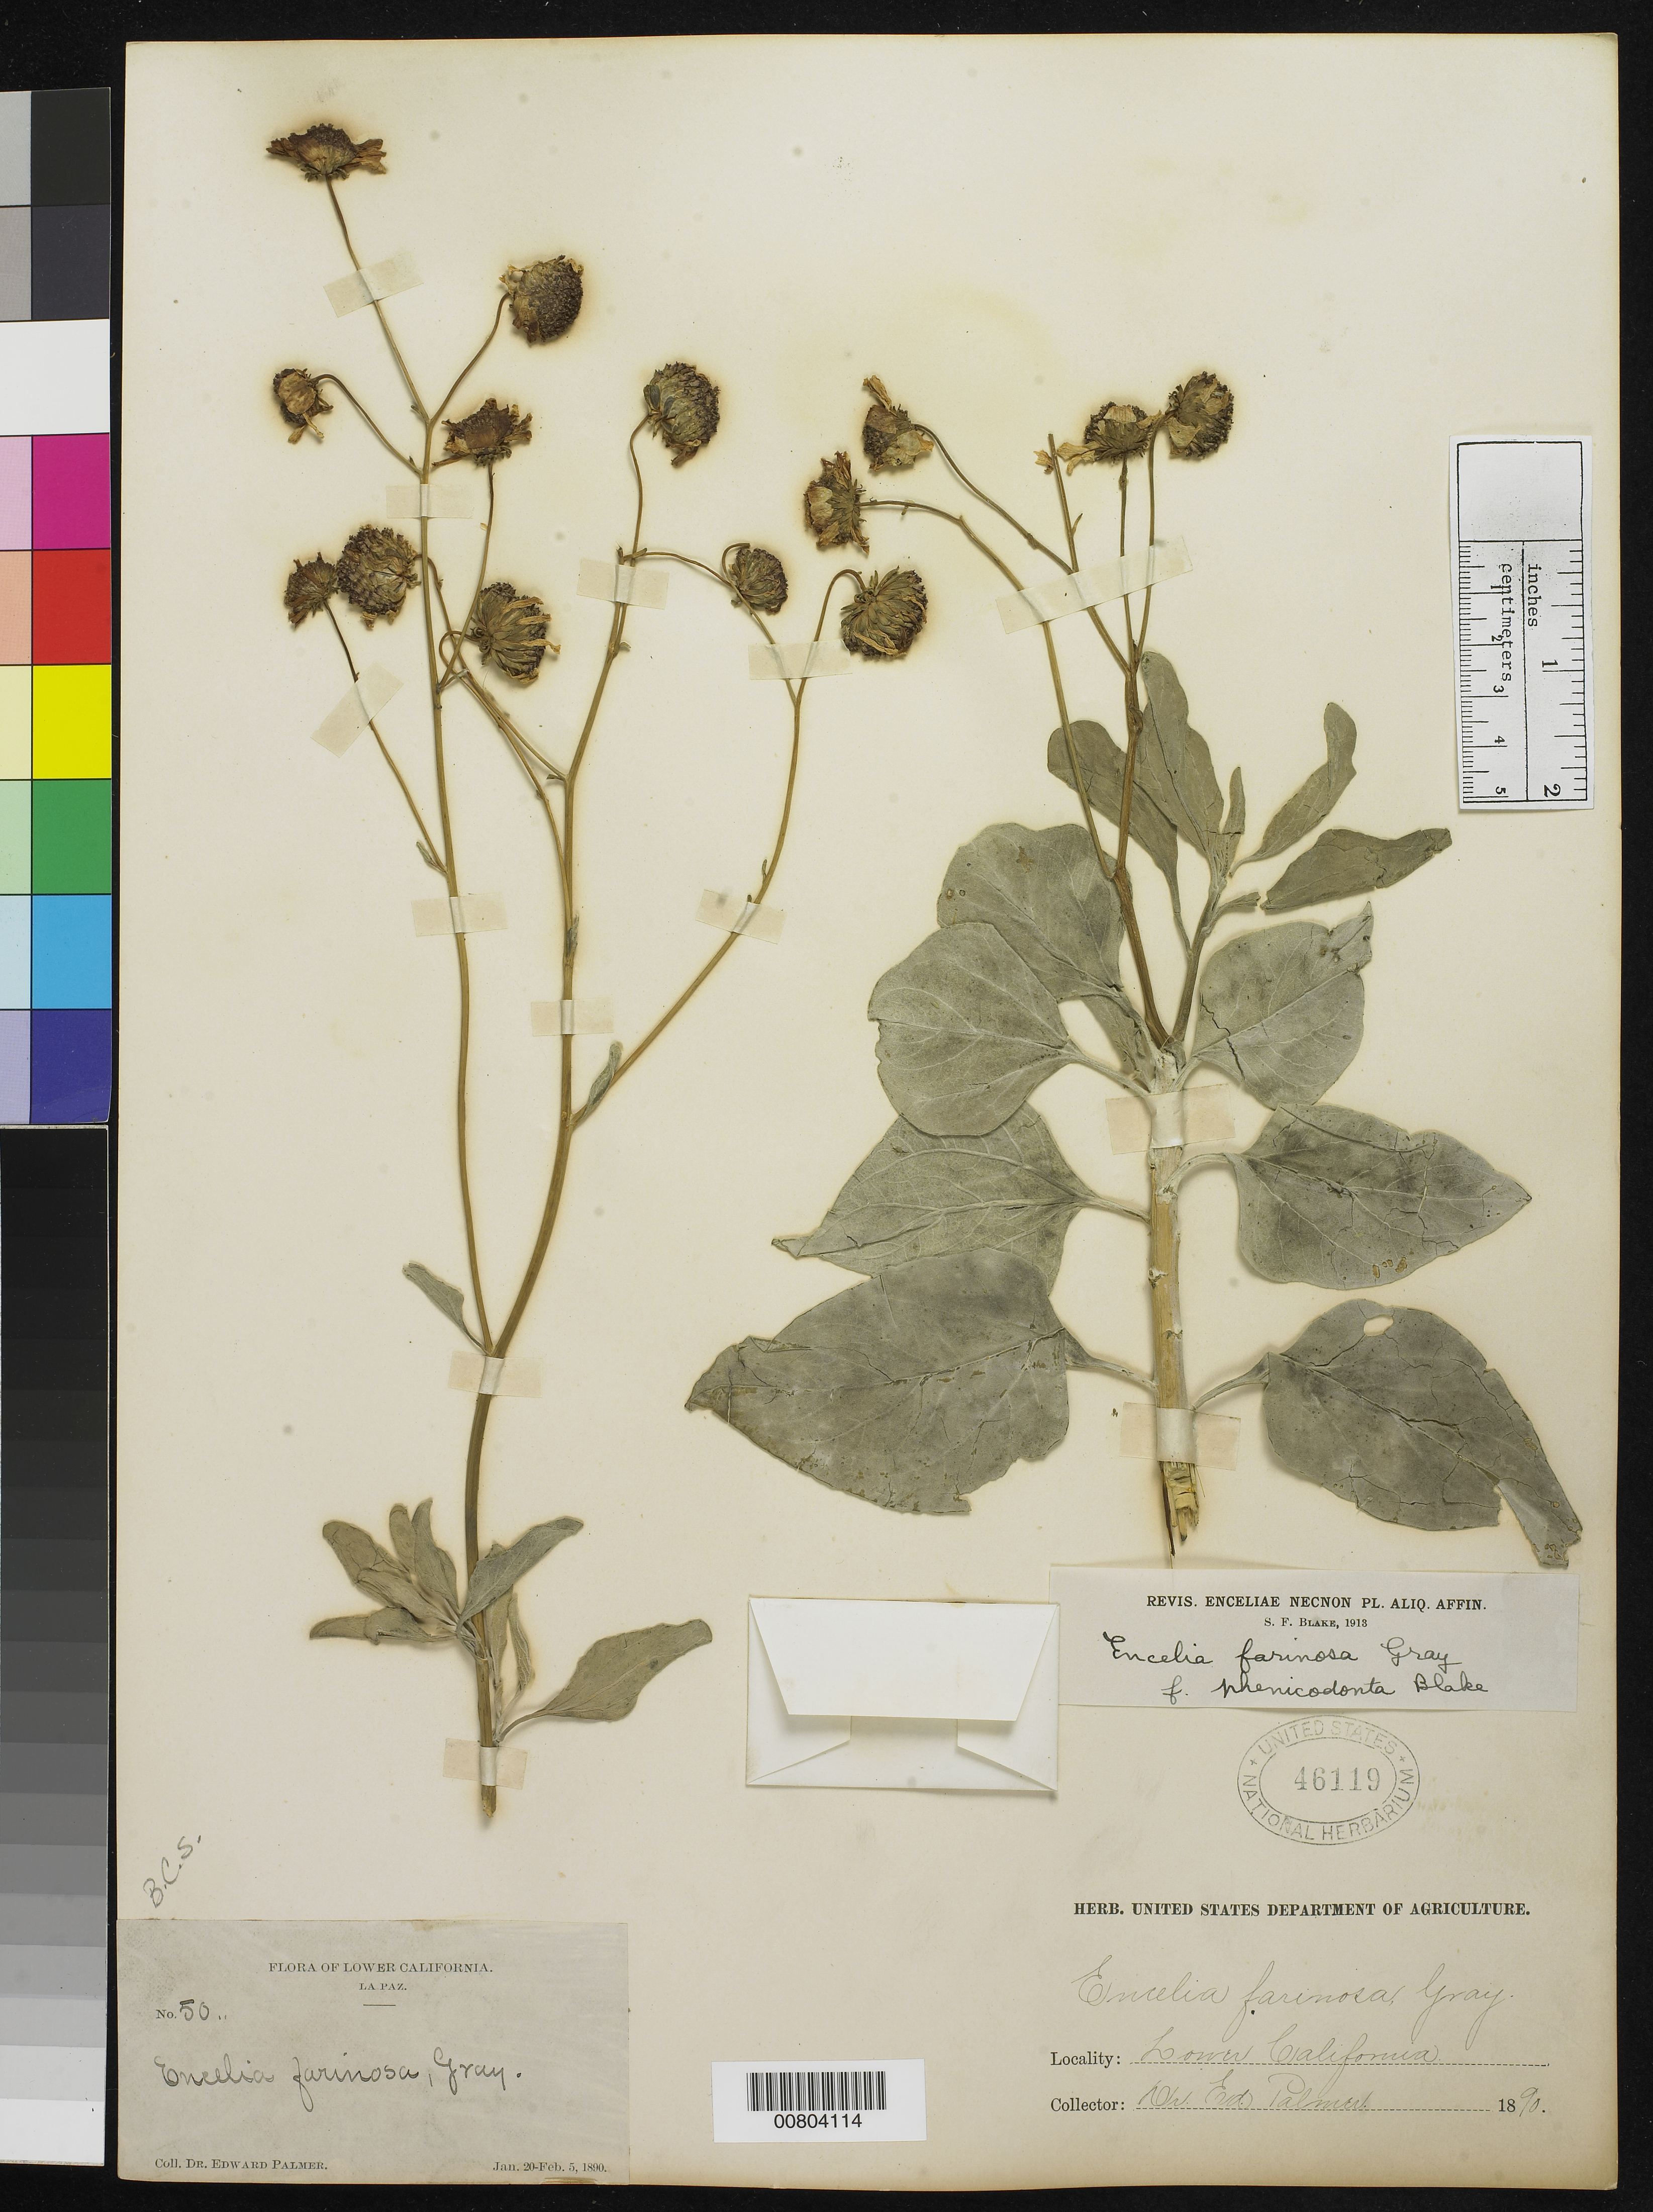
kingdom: Plantae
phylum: Tracheophyta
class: Magnoliopsida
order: Asterales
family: Asteraceae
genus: Encelia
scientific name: Encelia farinosa f. phenicodonta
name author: S.F. Blake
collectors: E. Palmer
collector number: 50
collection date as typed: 20 Jan 1890 to 05 Feb 1890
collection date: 1890-01-20/1890-02-05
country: Mexico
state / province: Baja California Sur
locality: La Paz, Baja California Sur.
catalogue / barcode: US 46119